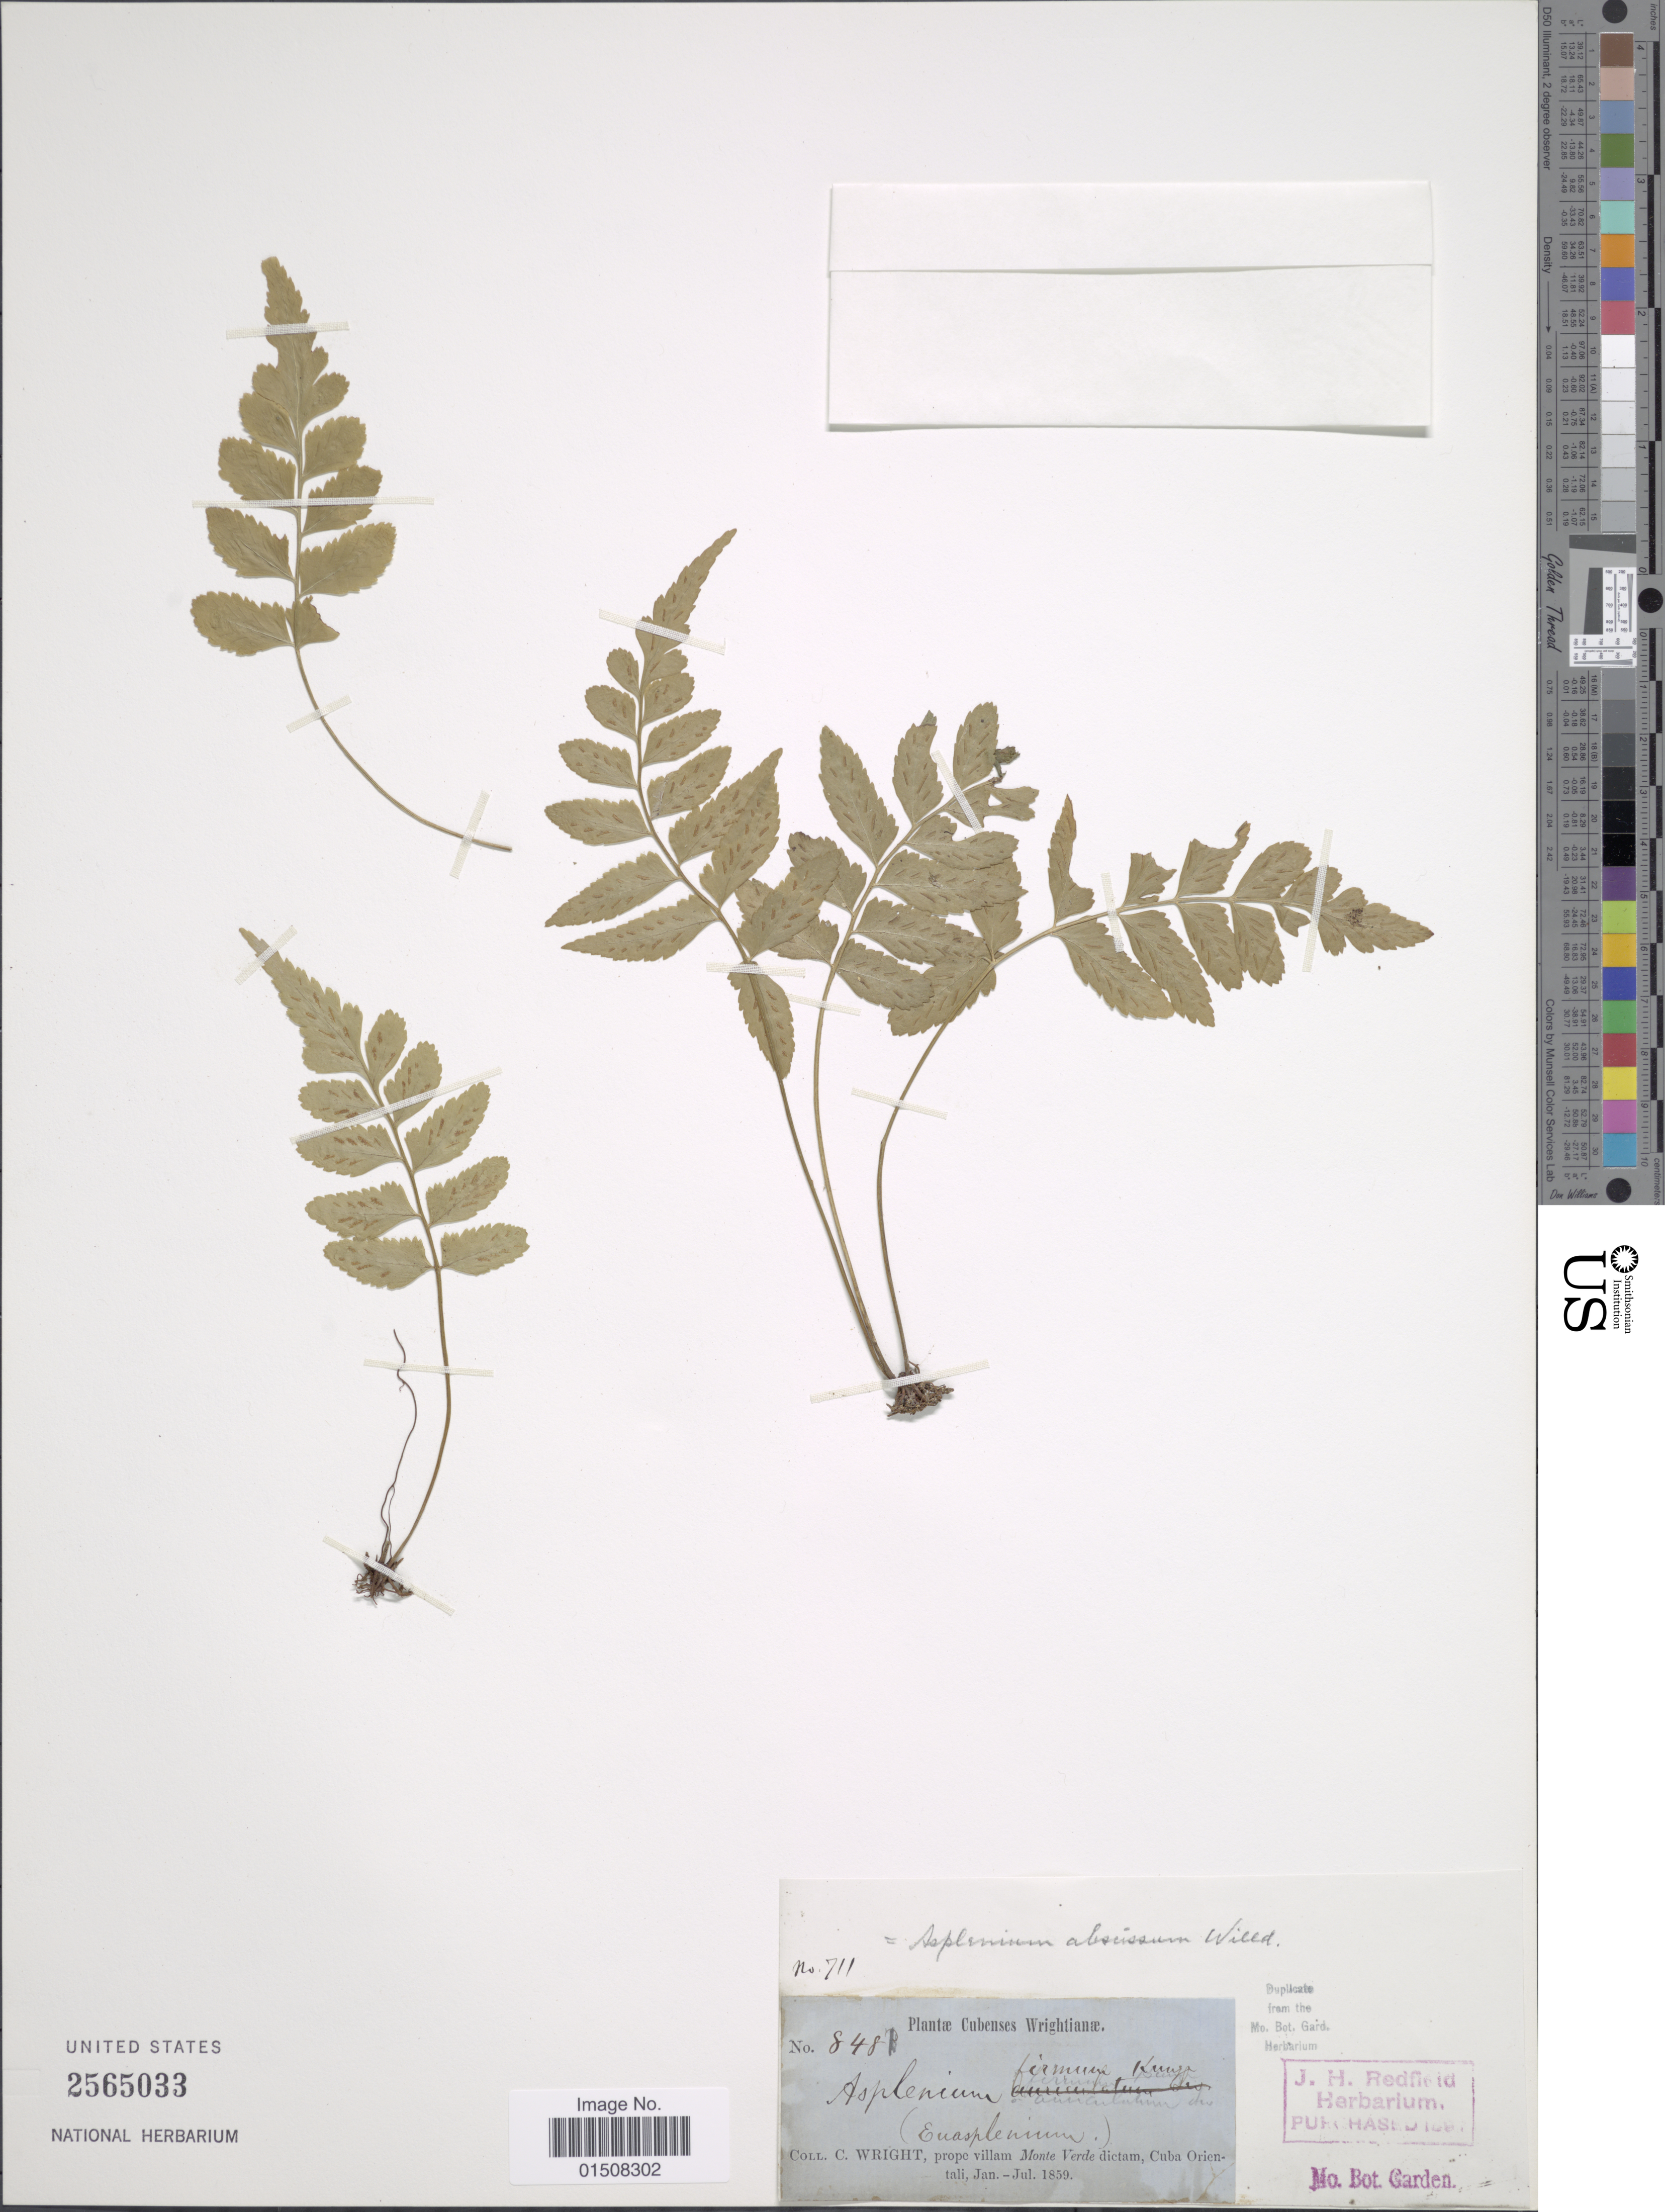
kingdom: Plantae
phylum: Tracheophyta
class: Polypodiopsida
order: Polypodiales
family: Aspleniaceae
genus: Asplenium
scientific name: Asplenium abscissum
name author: Willd.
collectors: C. Wright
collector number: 848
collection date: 1859/1859-07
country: Cuba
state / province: Oriente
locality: Prope villam Monte Verde dictam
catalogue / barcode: US 2565033